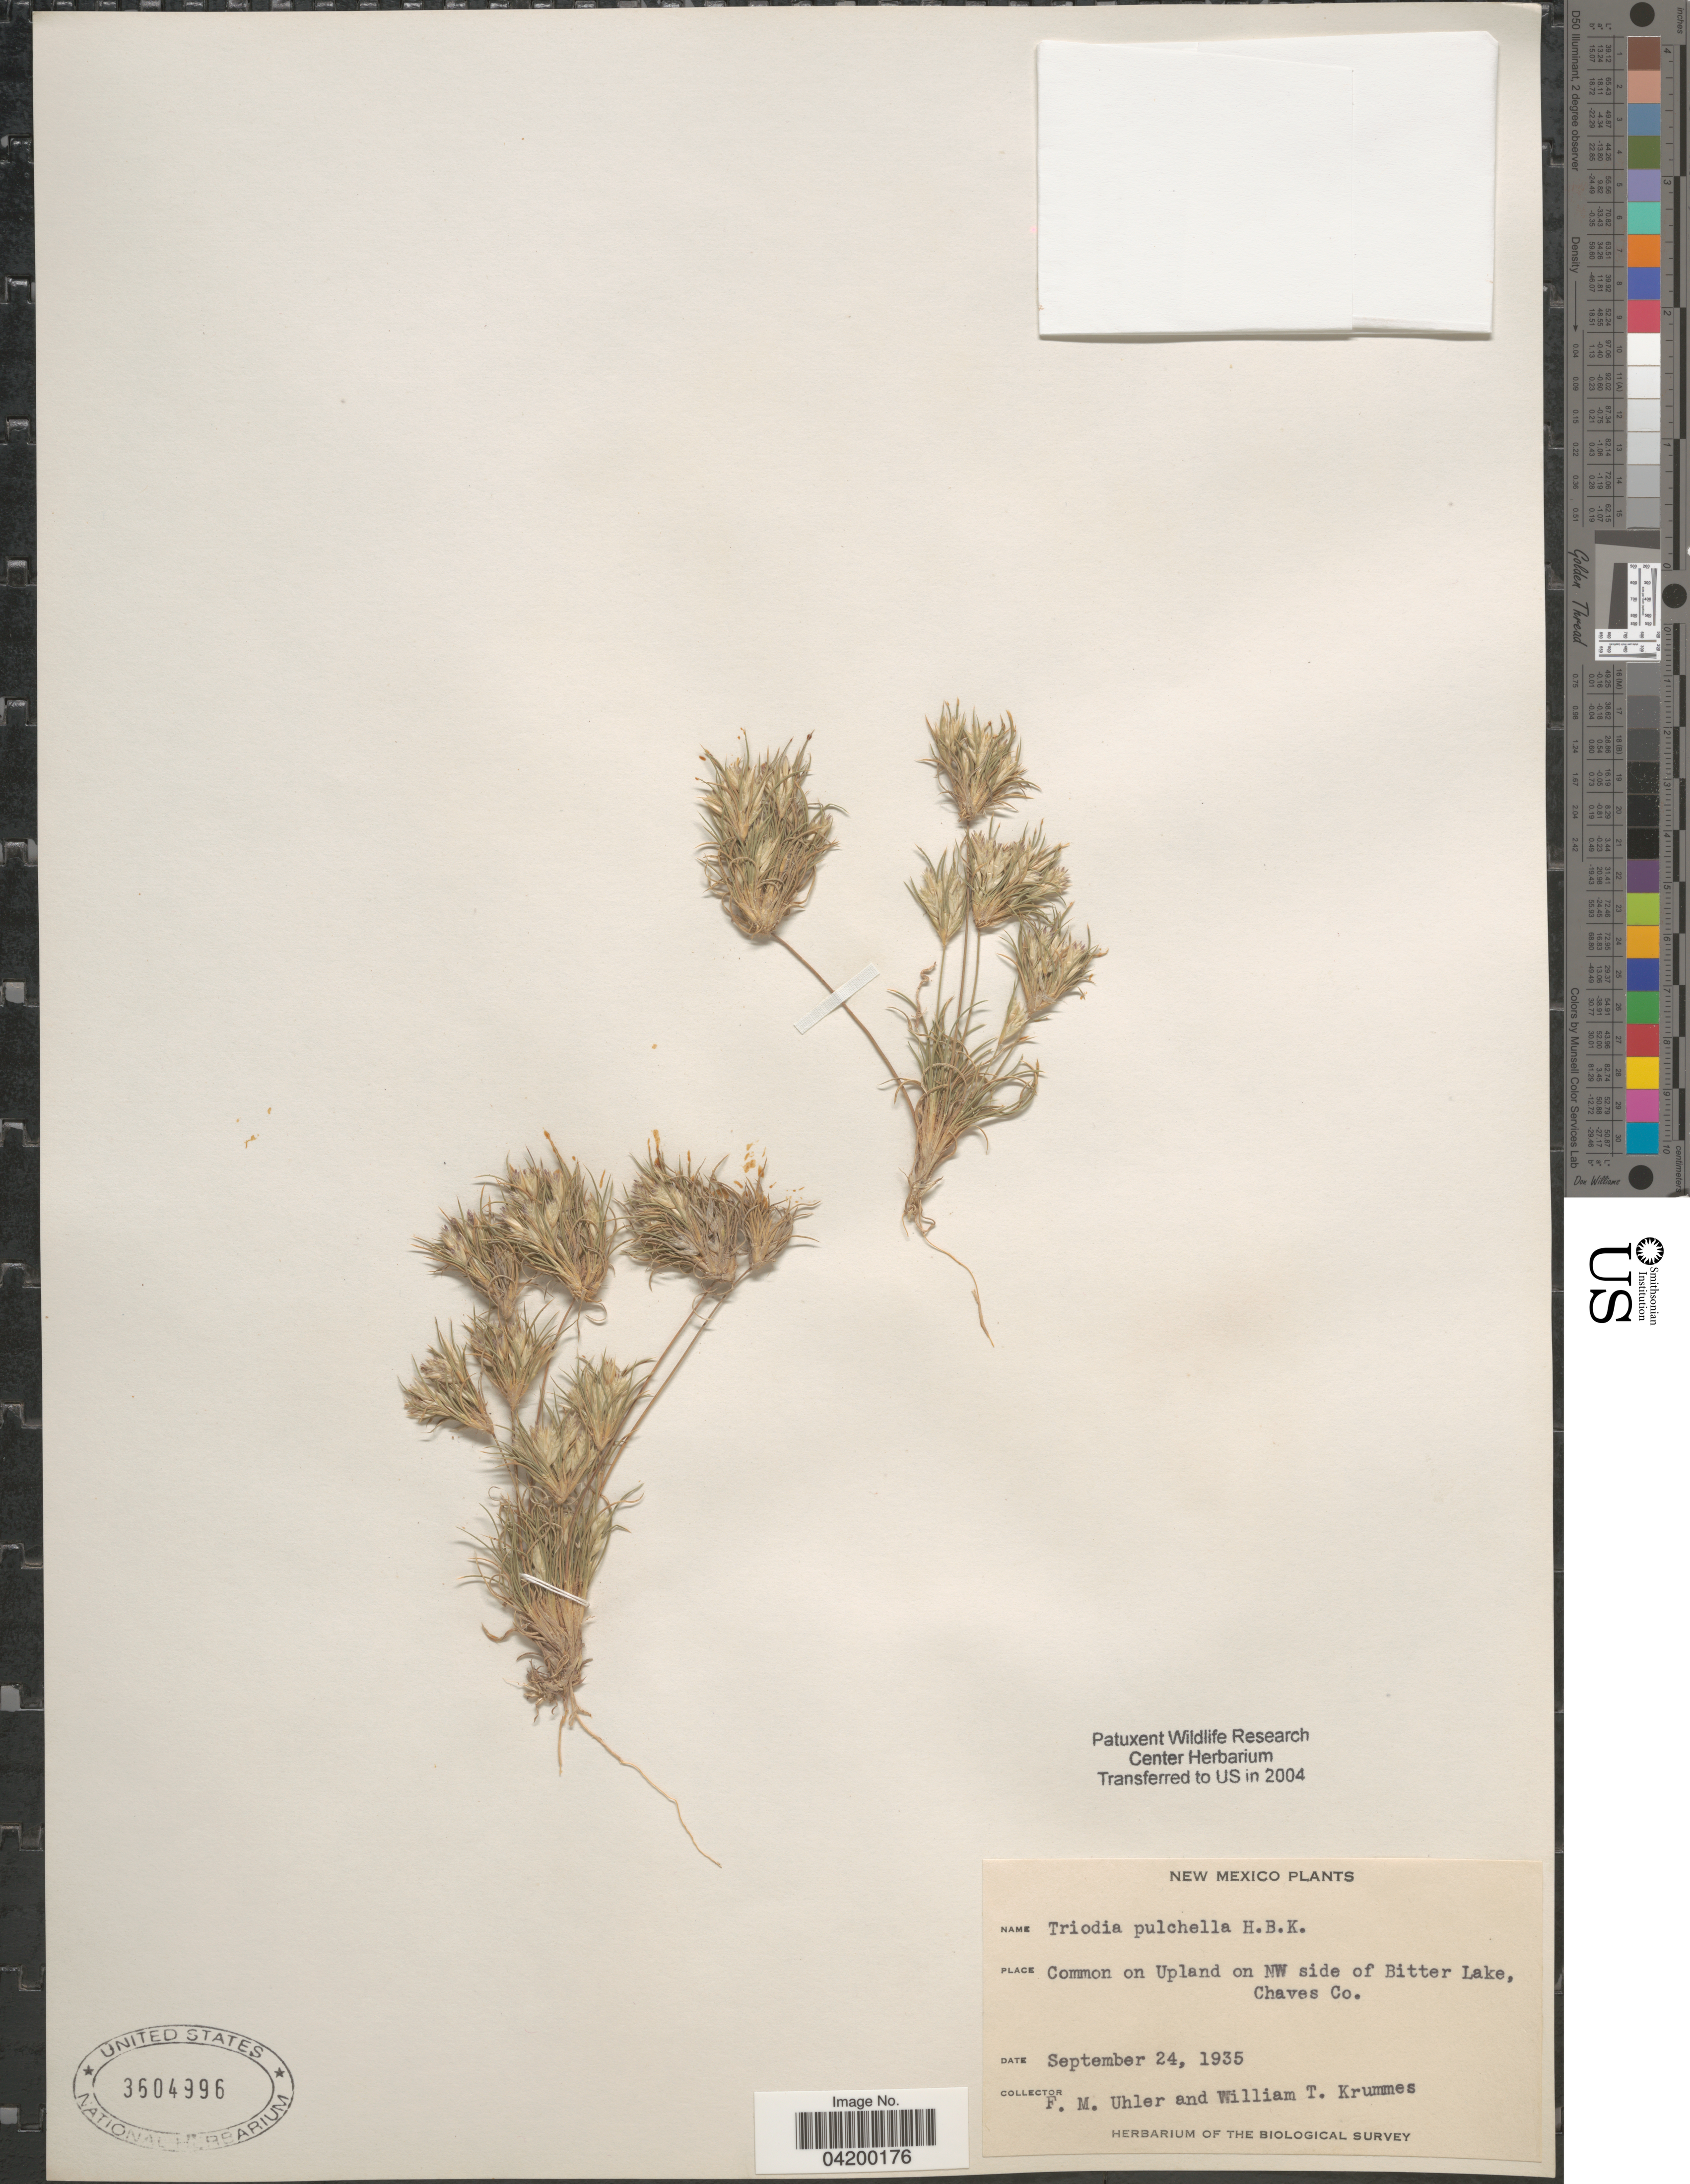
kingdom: Plantae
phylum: Tracheophyta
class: Liliopsida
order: Poales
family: Poaceae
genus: Dasyochloa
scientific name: Dasyochloa pulchella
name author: (Kunth) Willd. ex Rydb.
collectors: F. M. Uhler & W. Krummes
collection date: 1935-09-24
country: United States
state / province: New Mexico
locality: Common on Upland on NW side of Bitter Lake, Chaves Co. Biological Survey.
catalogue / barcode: US 3604996